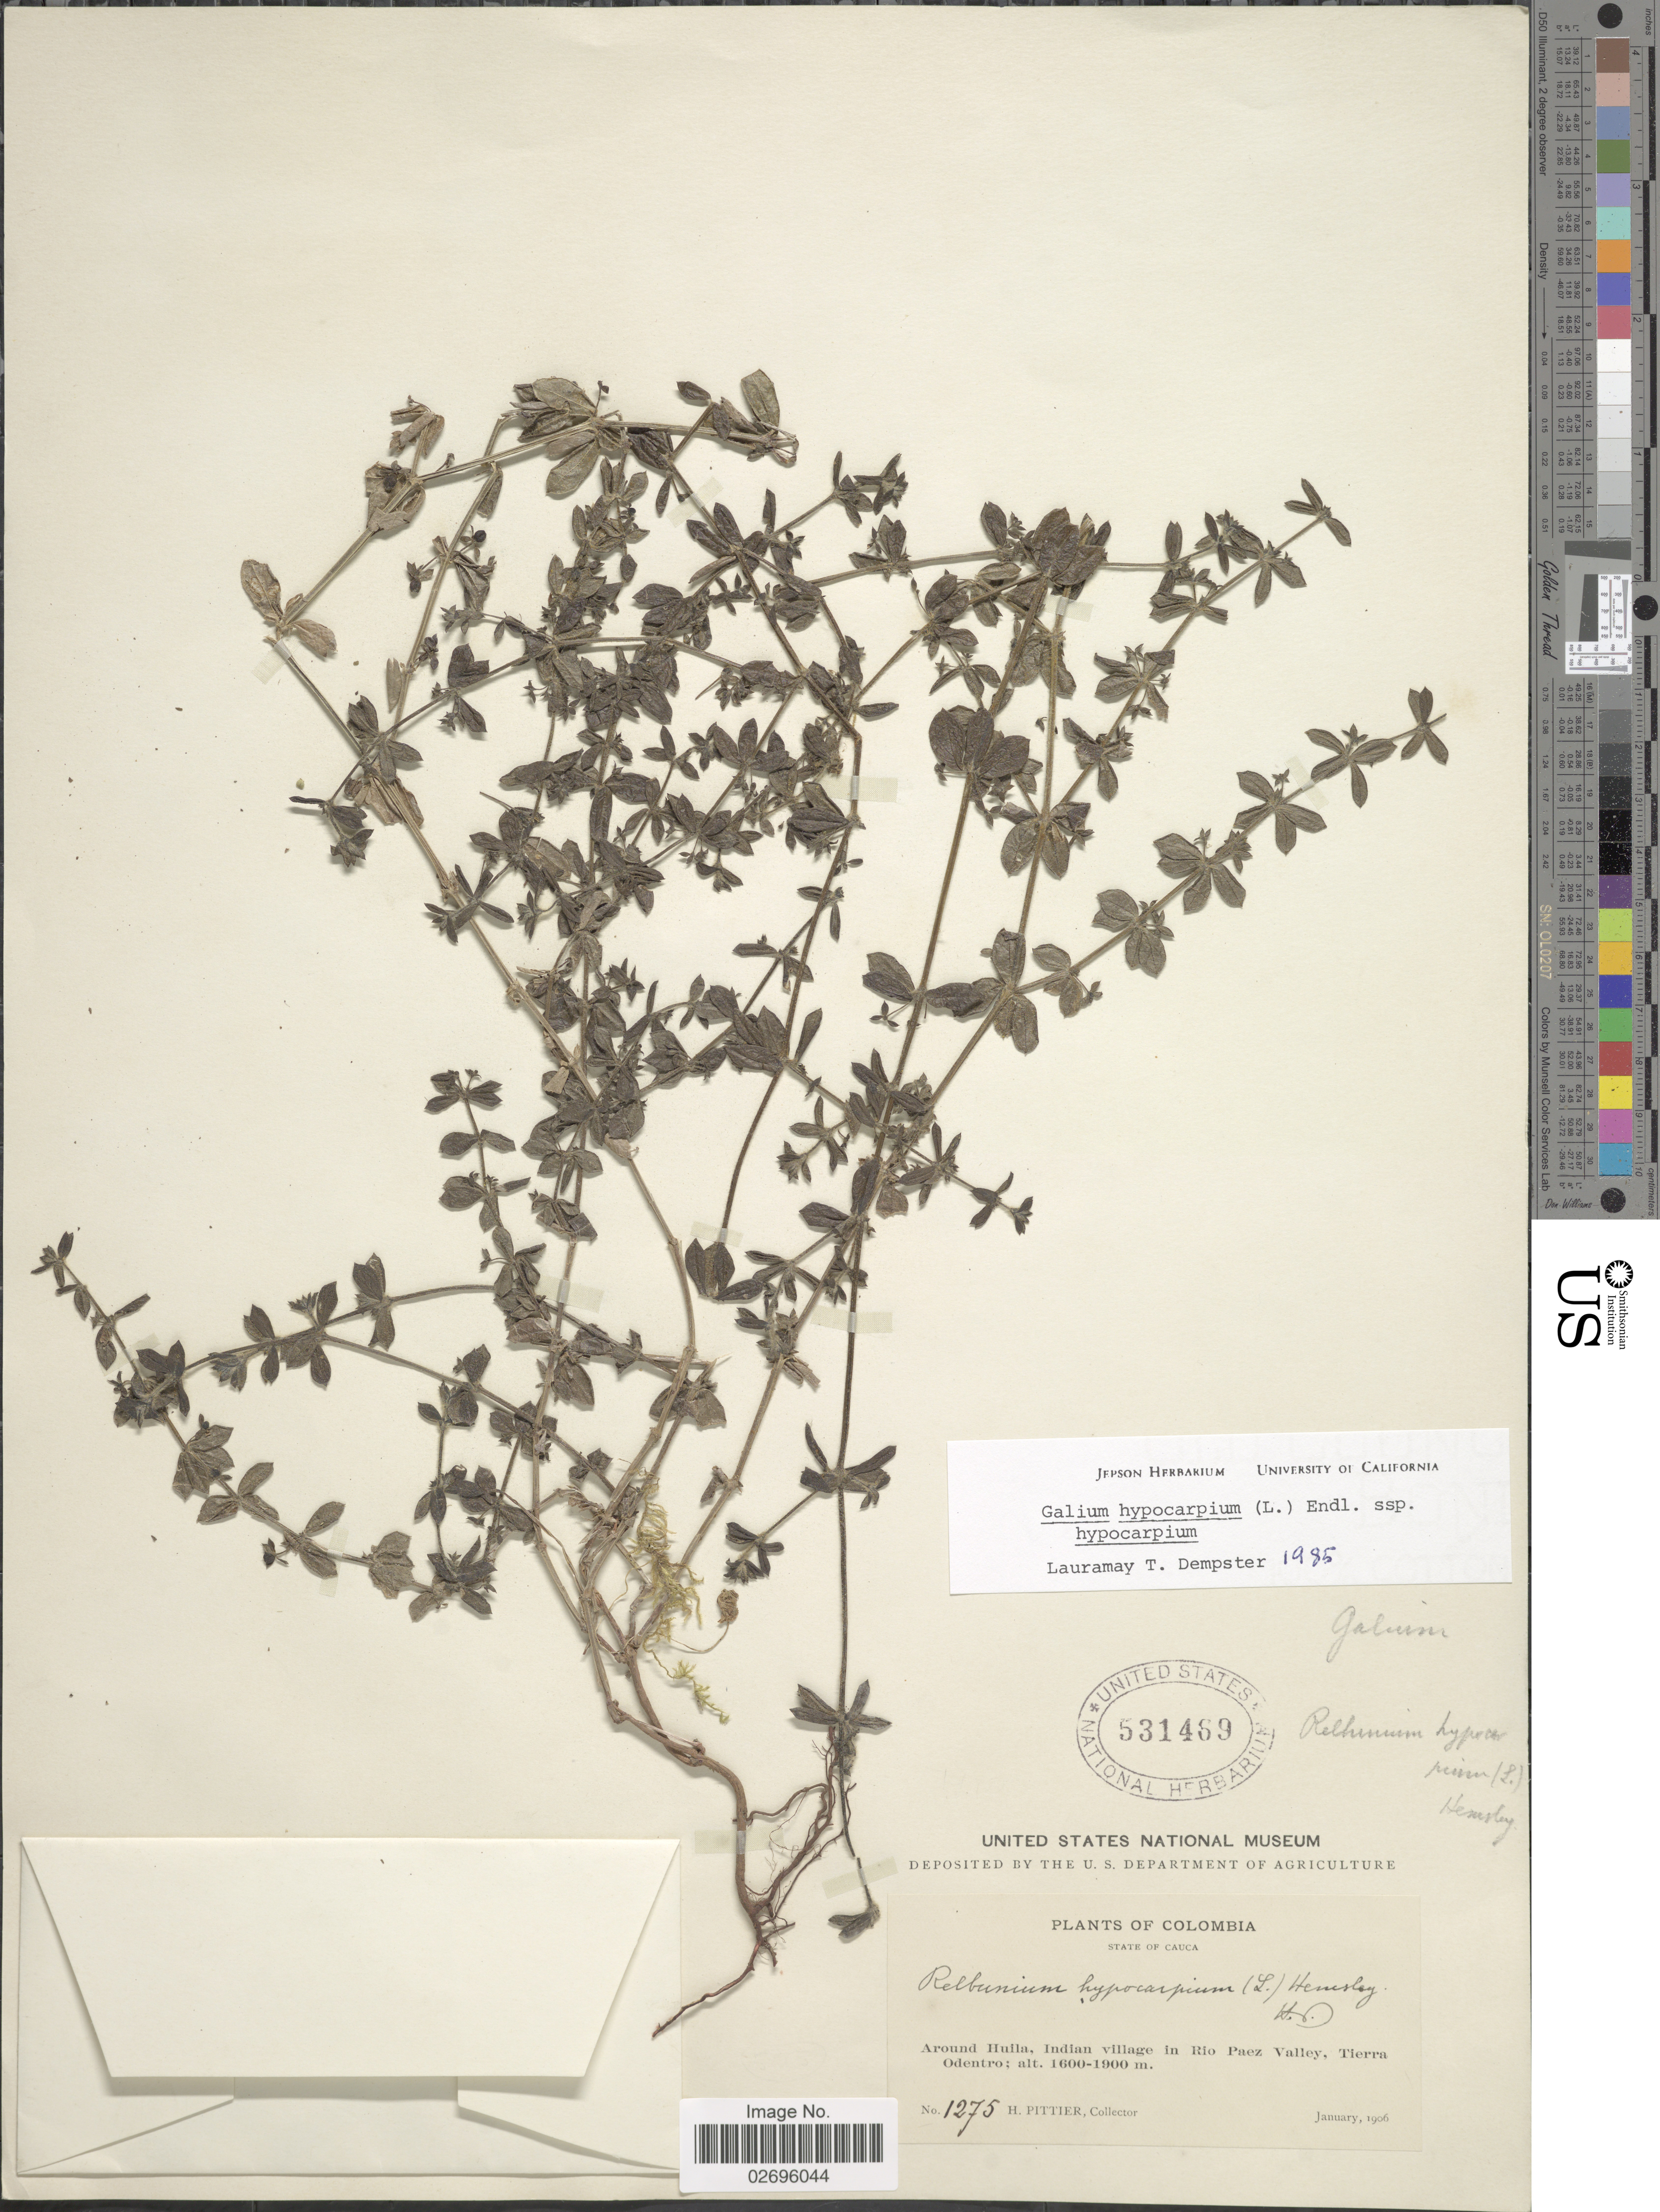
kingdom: Plantae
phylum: Tracheophyta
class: Magnoliopsida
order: Gentianales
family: Rubiaceae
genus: Galium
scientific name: Galium hypocarpium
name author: (L.) Endl. ex Griseb.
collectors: H. F. Pittier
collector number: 1275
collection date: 1906-01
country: Colombia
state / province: Cauca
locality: Around Huila, Indian village in Rio Paez Valley, Tierra Oldentro.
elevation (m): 1600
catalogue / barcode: US 531469